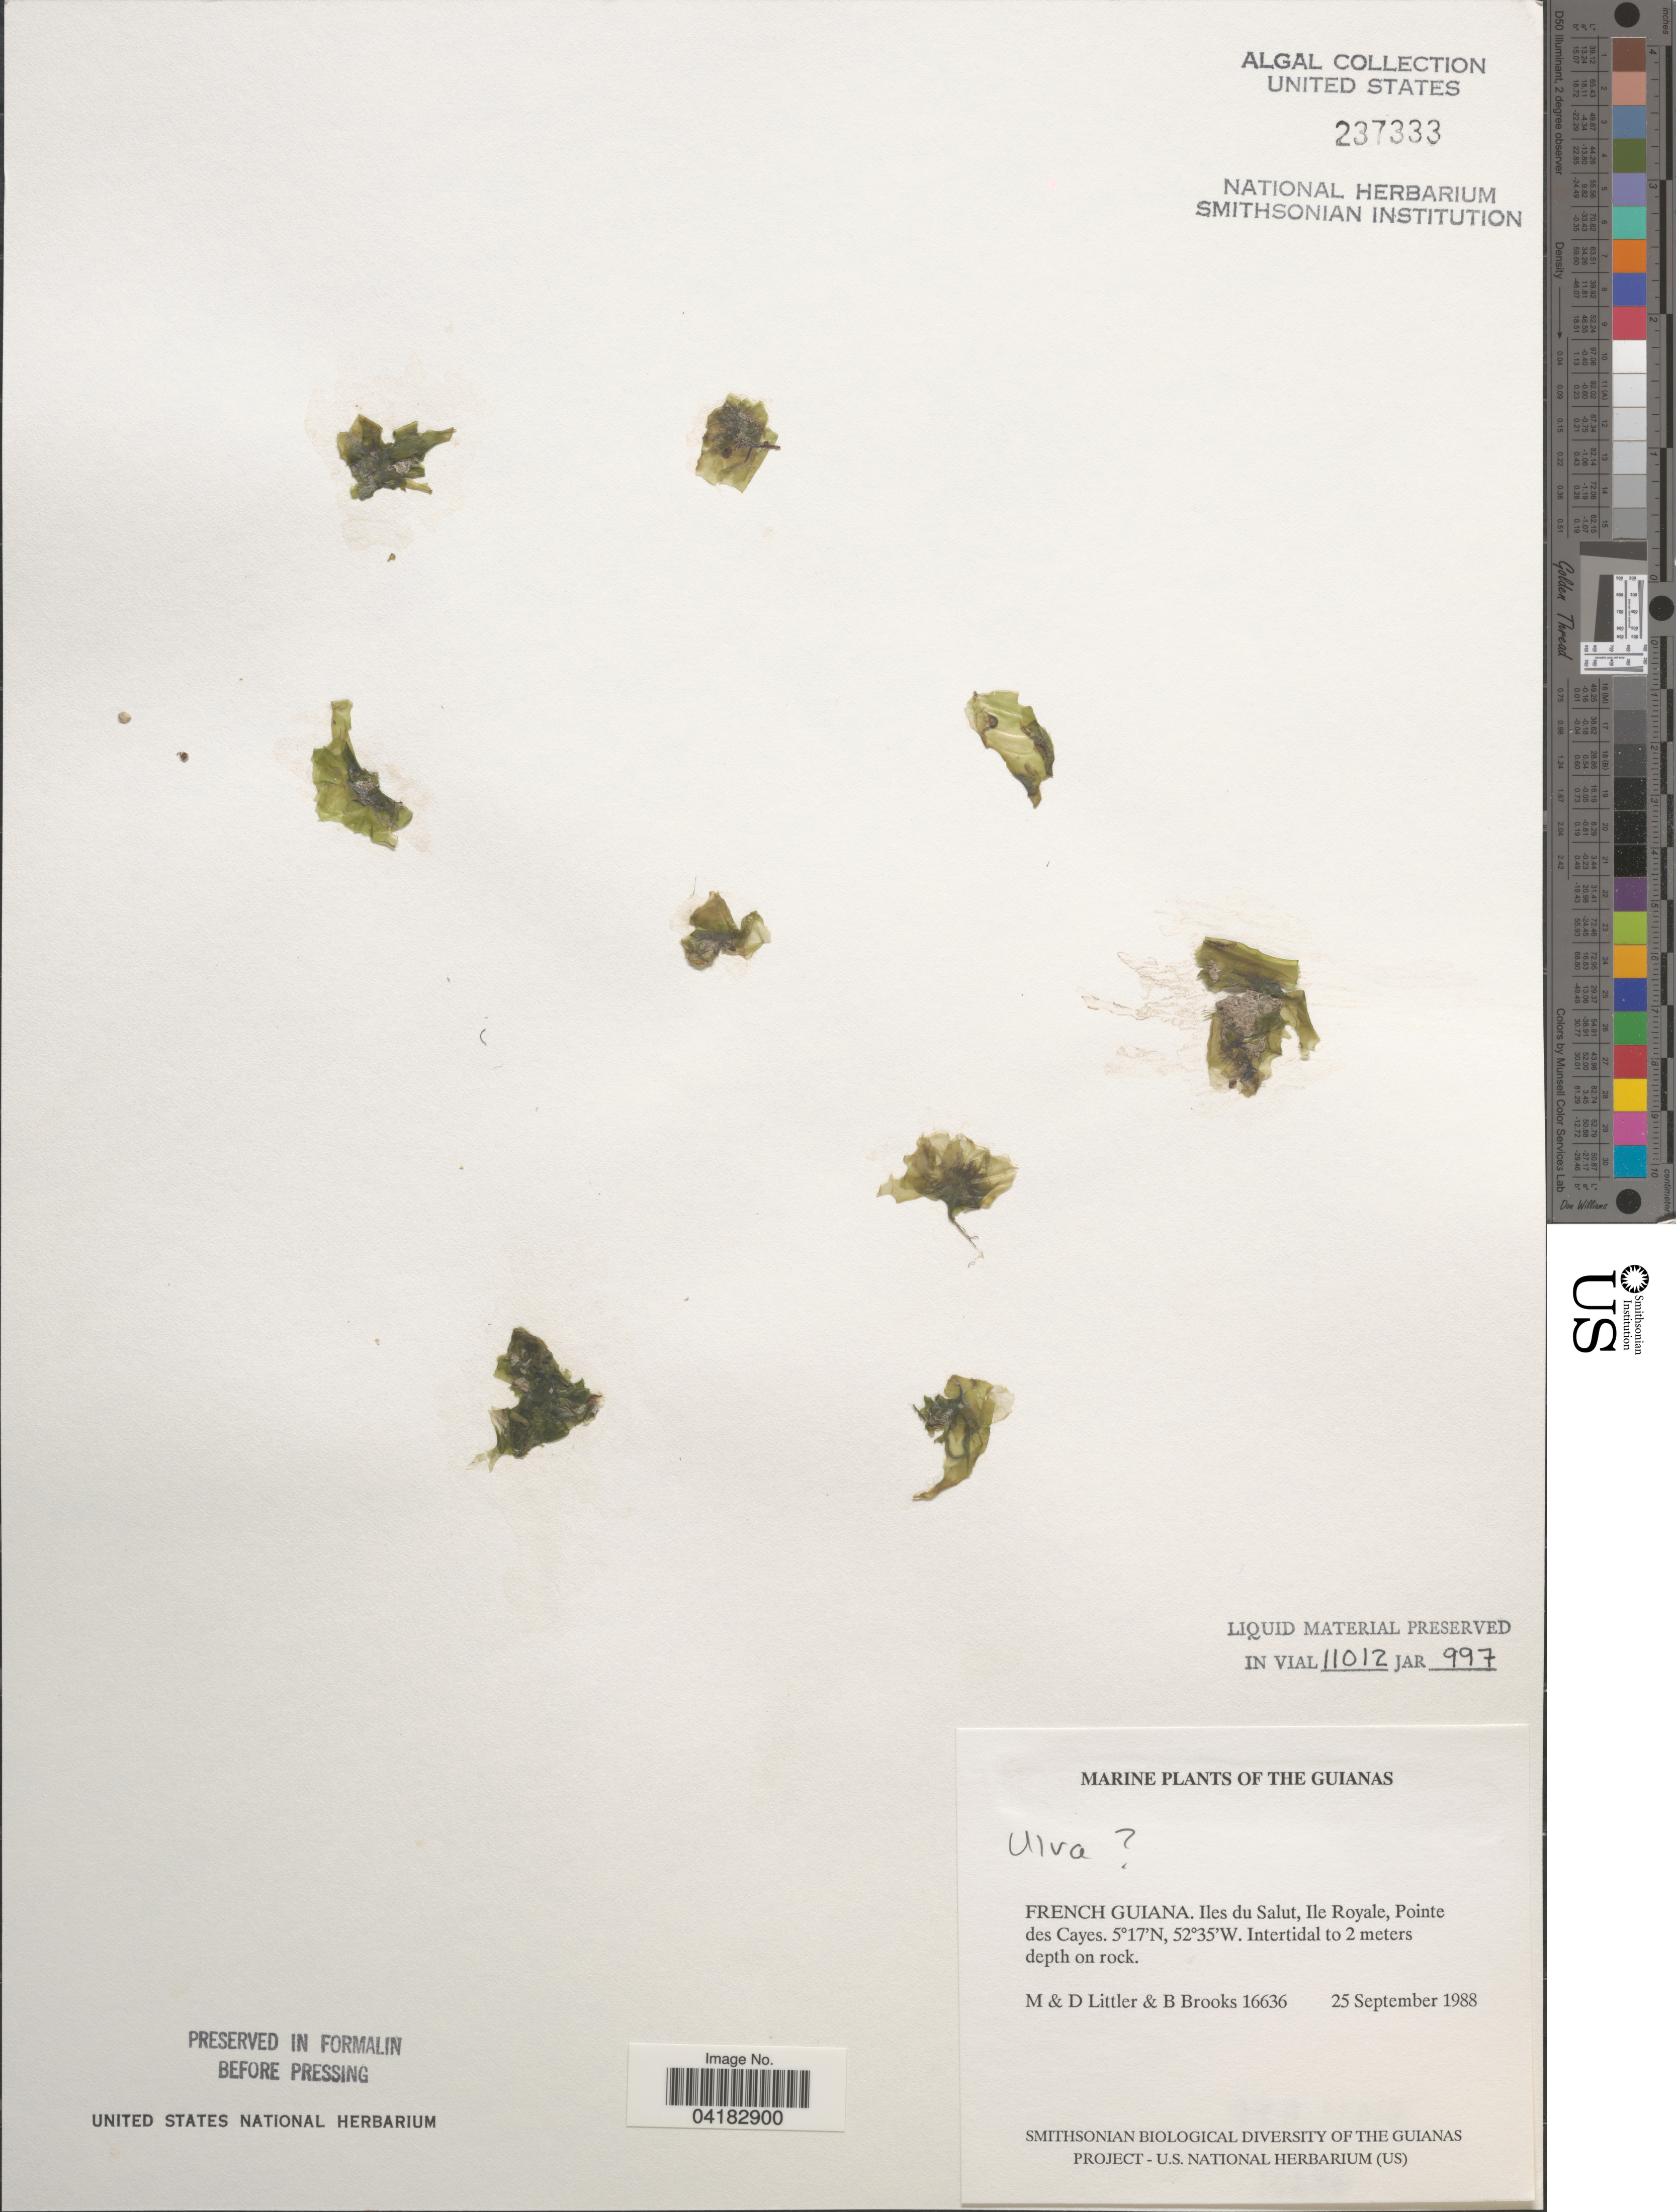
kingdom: Plantae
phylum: Chlorophyta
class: Ulvophyceae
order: Ulvales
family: Ulvaceae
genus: Ulva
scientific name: Ulva sp.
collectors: M. Littler, D. S. Littler & B. Brooks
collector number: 16636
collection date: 1988-09-25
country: French Guiana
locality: Guianas. Iles du Salut, Ile Royale, Pointe des Cayes.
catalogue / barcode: US 237333